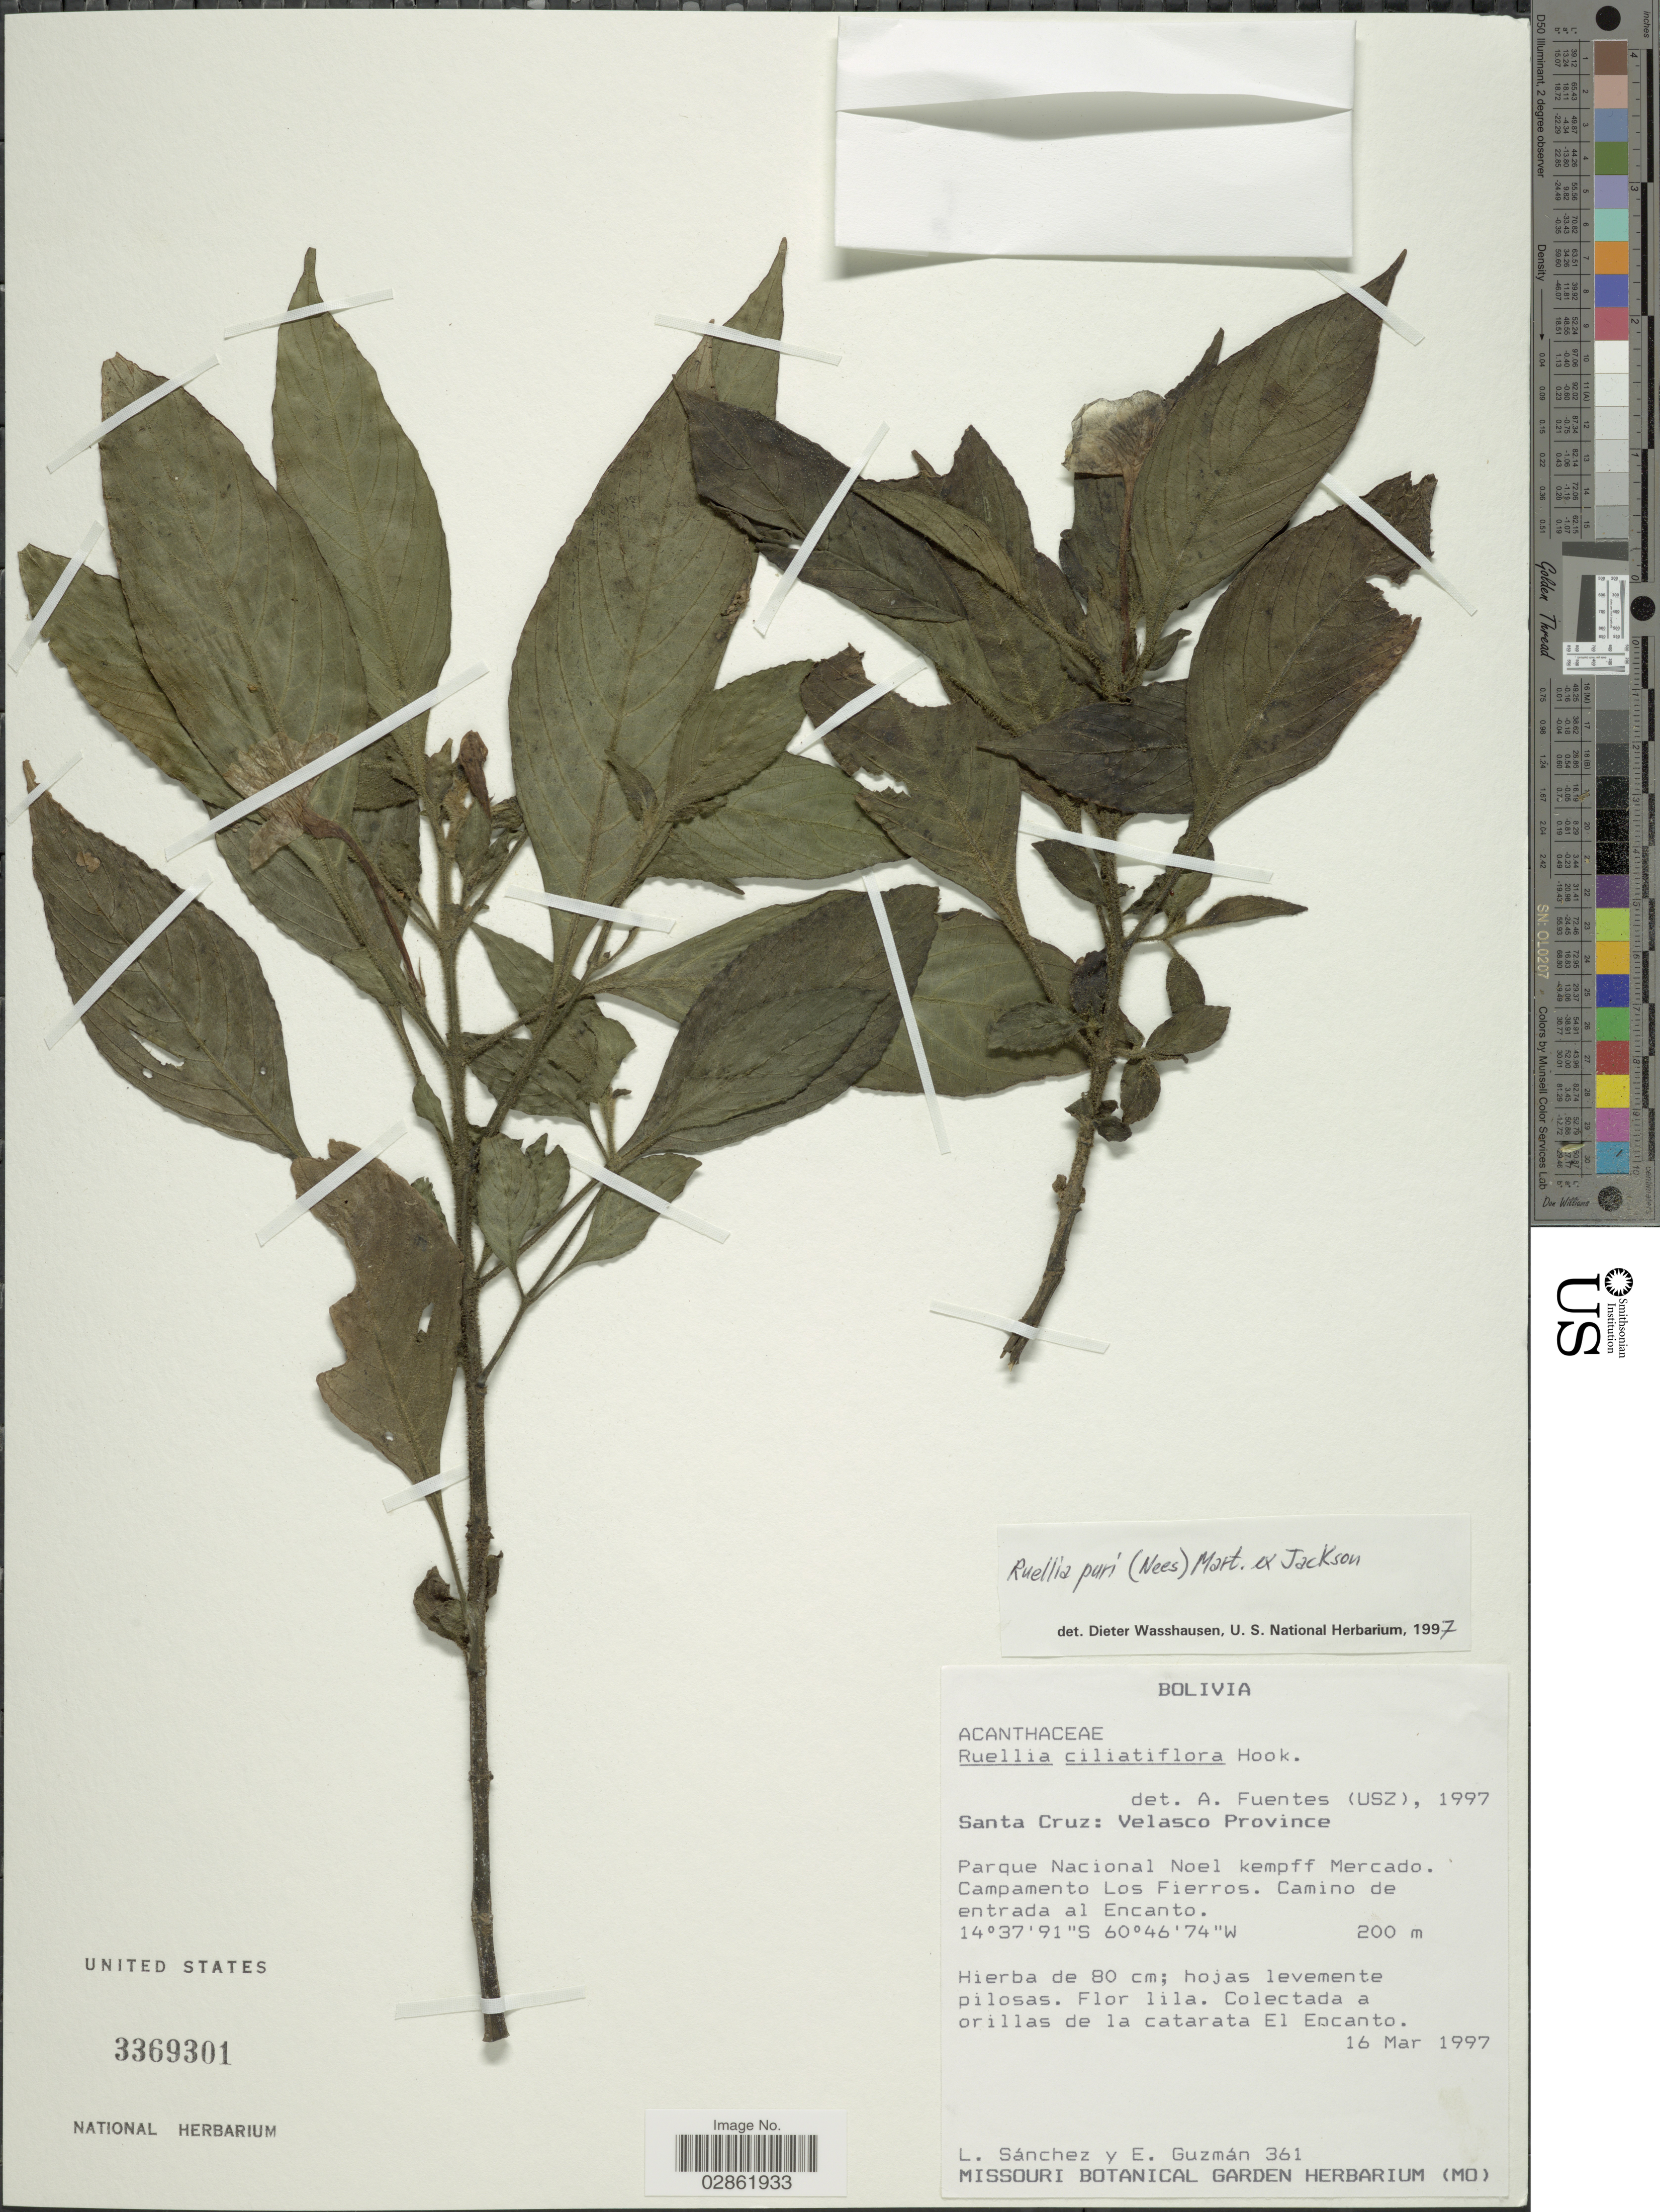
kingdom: Plantae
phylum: Tracheophyta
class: Magnoliopsida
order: Lamiales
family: Acanthaceae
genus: Ruellia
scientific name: Ruellia puri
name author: Mart. ex Nees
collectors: L. Sanchez & E. Guzman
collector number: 361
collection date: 1997-03-16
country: Bolivia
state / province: Santa Cruz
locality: Velasco Province, Parque Nacional Noel Kempff Mercado. Campamento Los Fierros. Camino de entrada al Encanto.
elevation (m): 200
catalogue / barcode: US 3369301